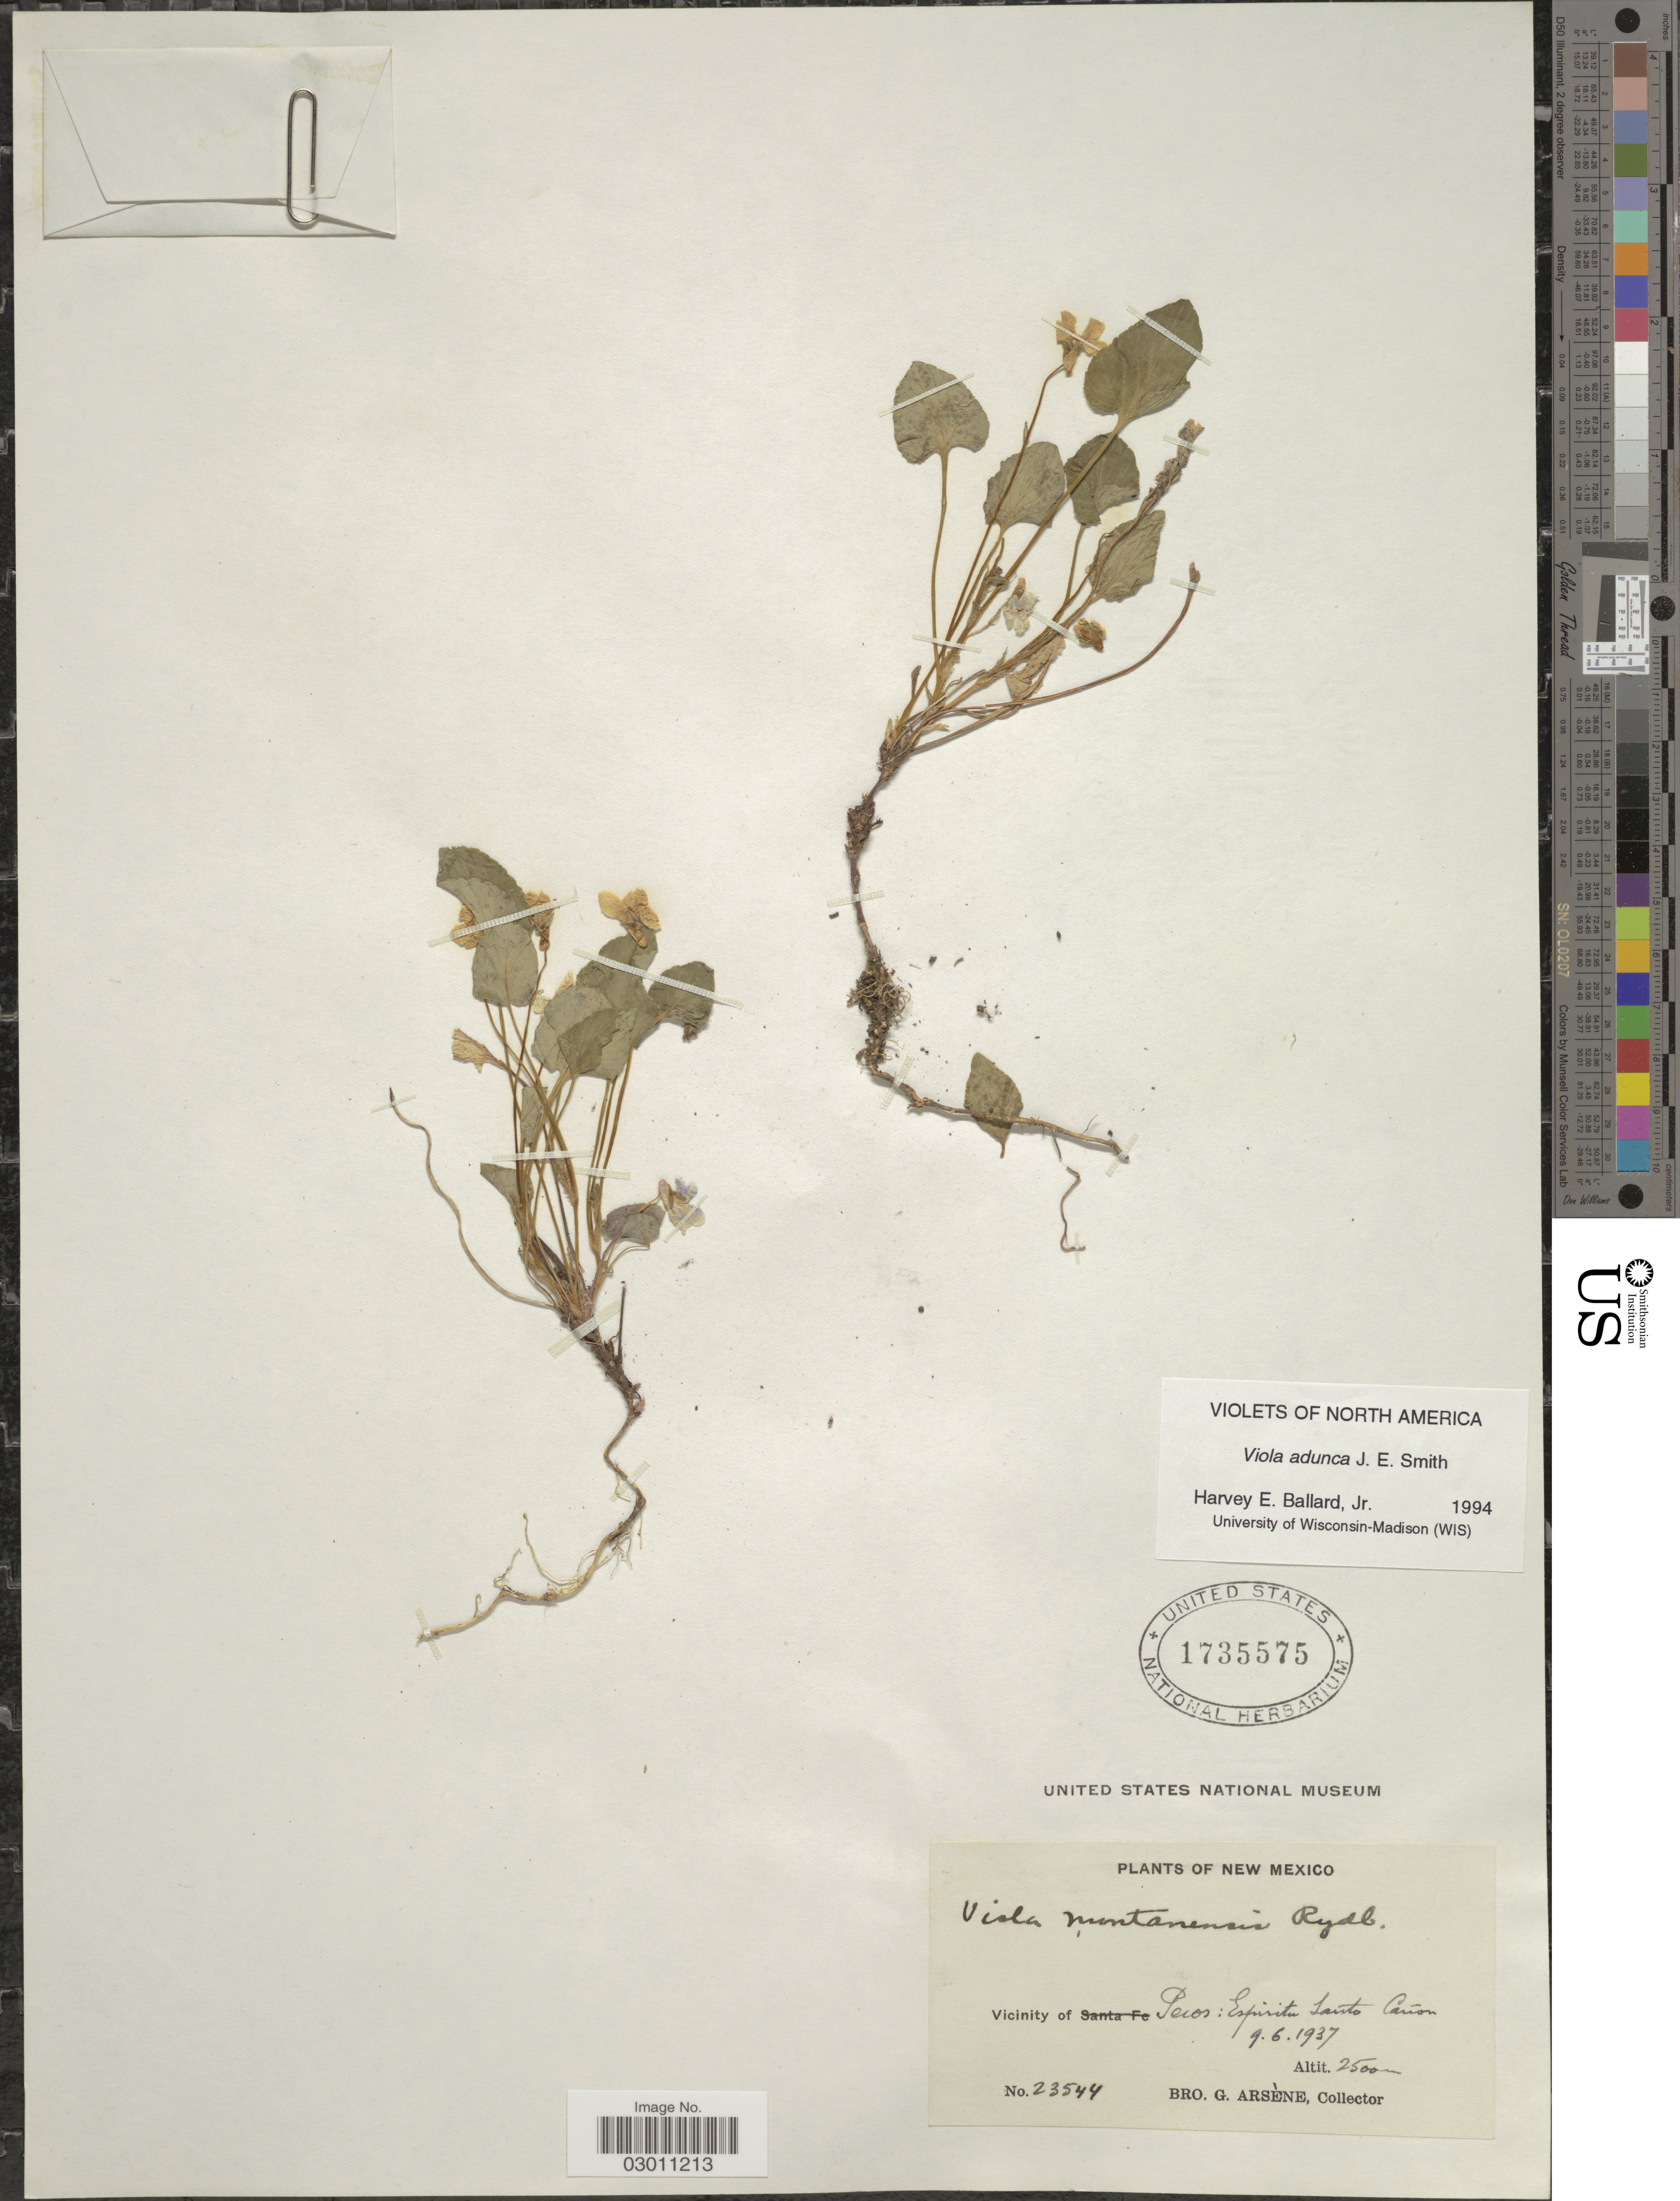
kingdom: Plantae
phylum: Tracheophyta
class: Magnoliopsida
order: Malpighiales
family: Violaceae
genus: Viola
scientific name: Viola adunca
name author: Sm.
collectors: Bro. G. Arsène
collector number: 23544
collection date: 1937-09-06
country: United States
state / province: New Mexico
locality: Vicinity of Pecos: Espiritu Santo Cañon.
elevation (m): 2500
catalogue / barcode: US 1735575